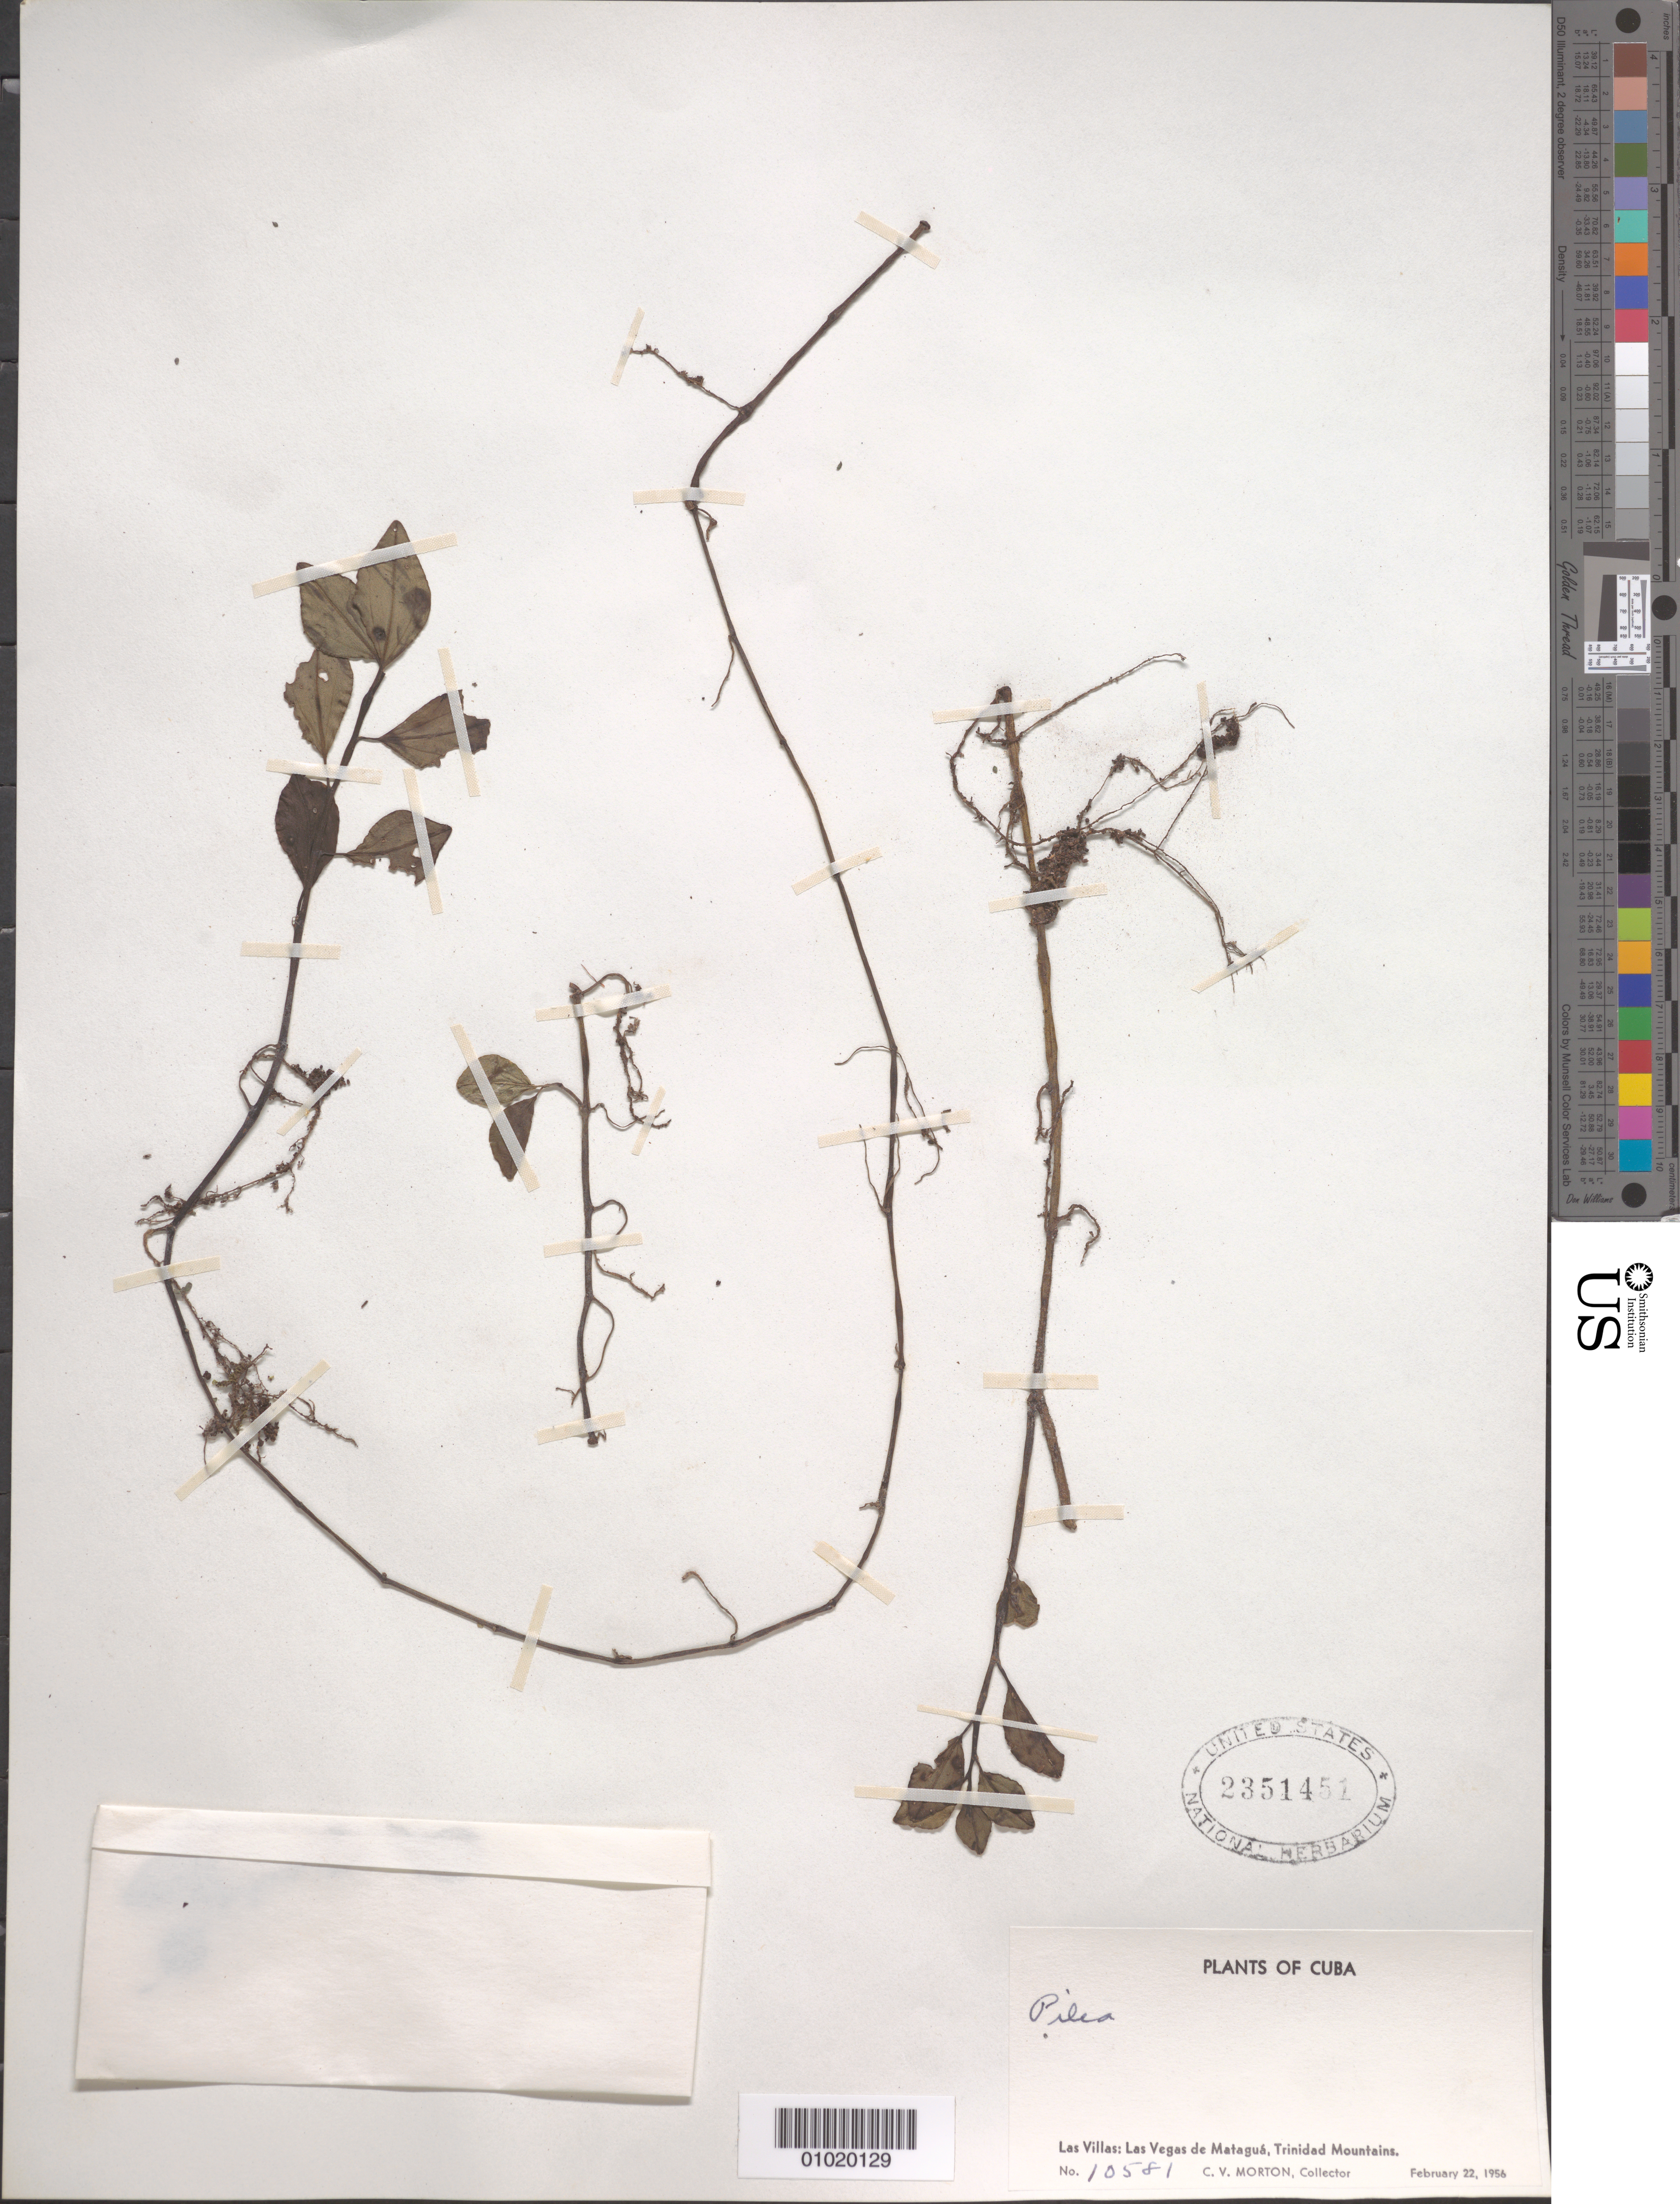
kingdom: Plantae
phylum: Tracheophyta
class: Magnoliopsida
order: Rosales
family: Urticaceae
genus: Pilea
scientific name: Pilea sp.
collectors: C. V. Morton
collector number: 10581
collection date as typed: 22 Feb 1956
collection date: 1956-02-22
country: Cuba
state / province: Las Villas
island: Cuba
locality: Las Vegas de Matagua, Trinidad Mountains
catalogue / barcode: US 2351451